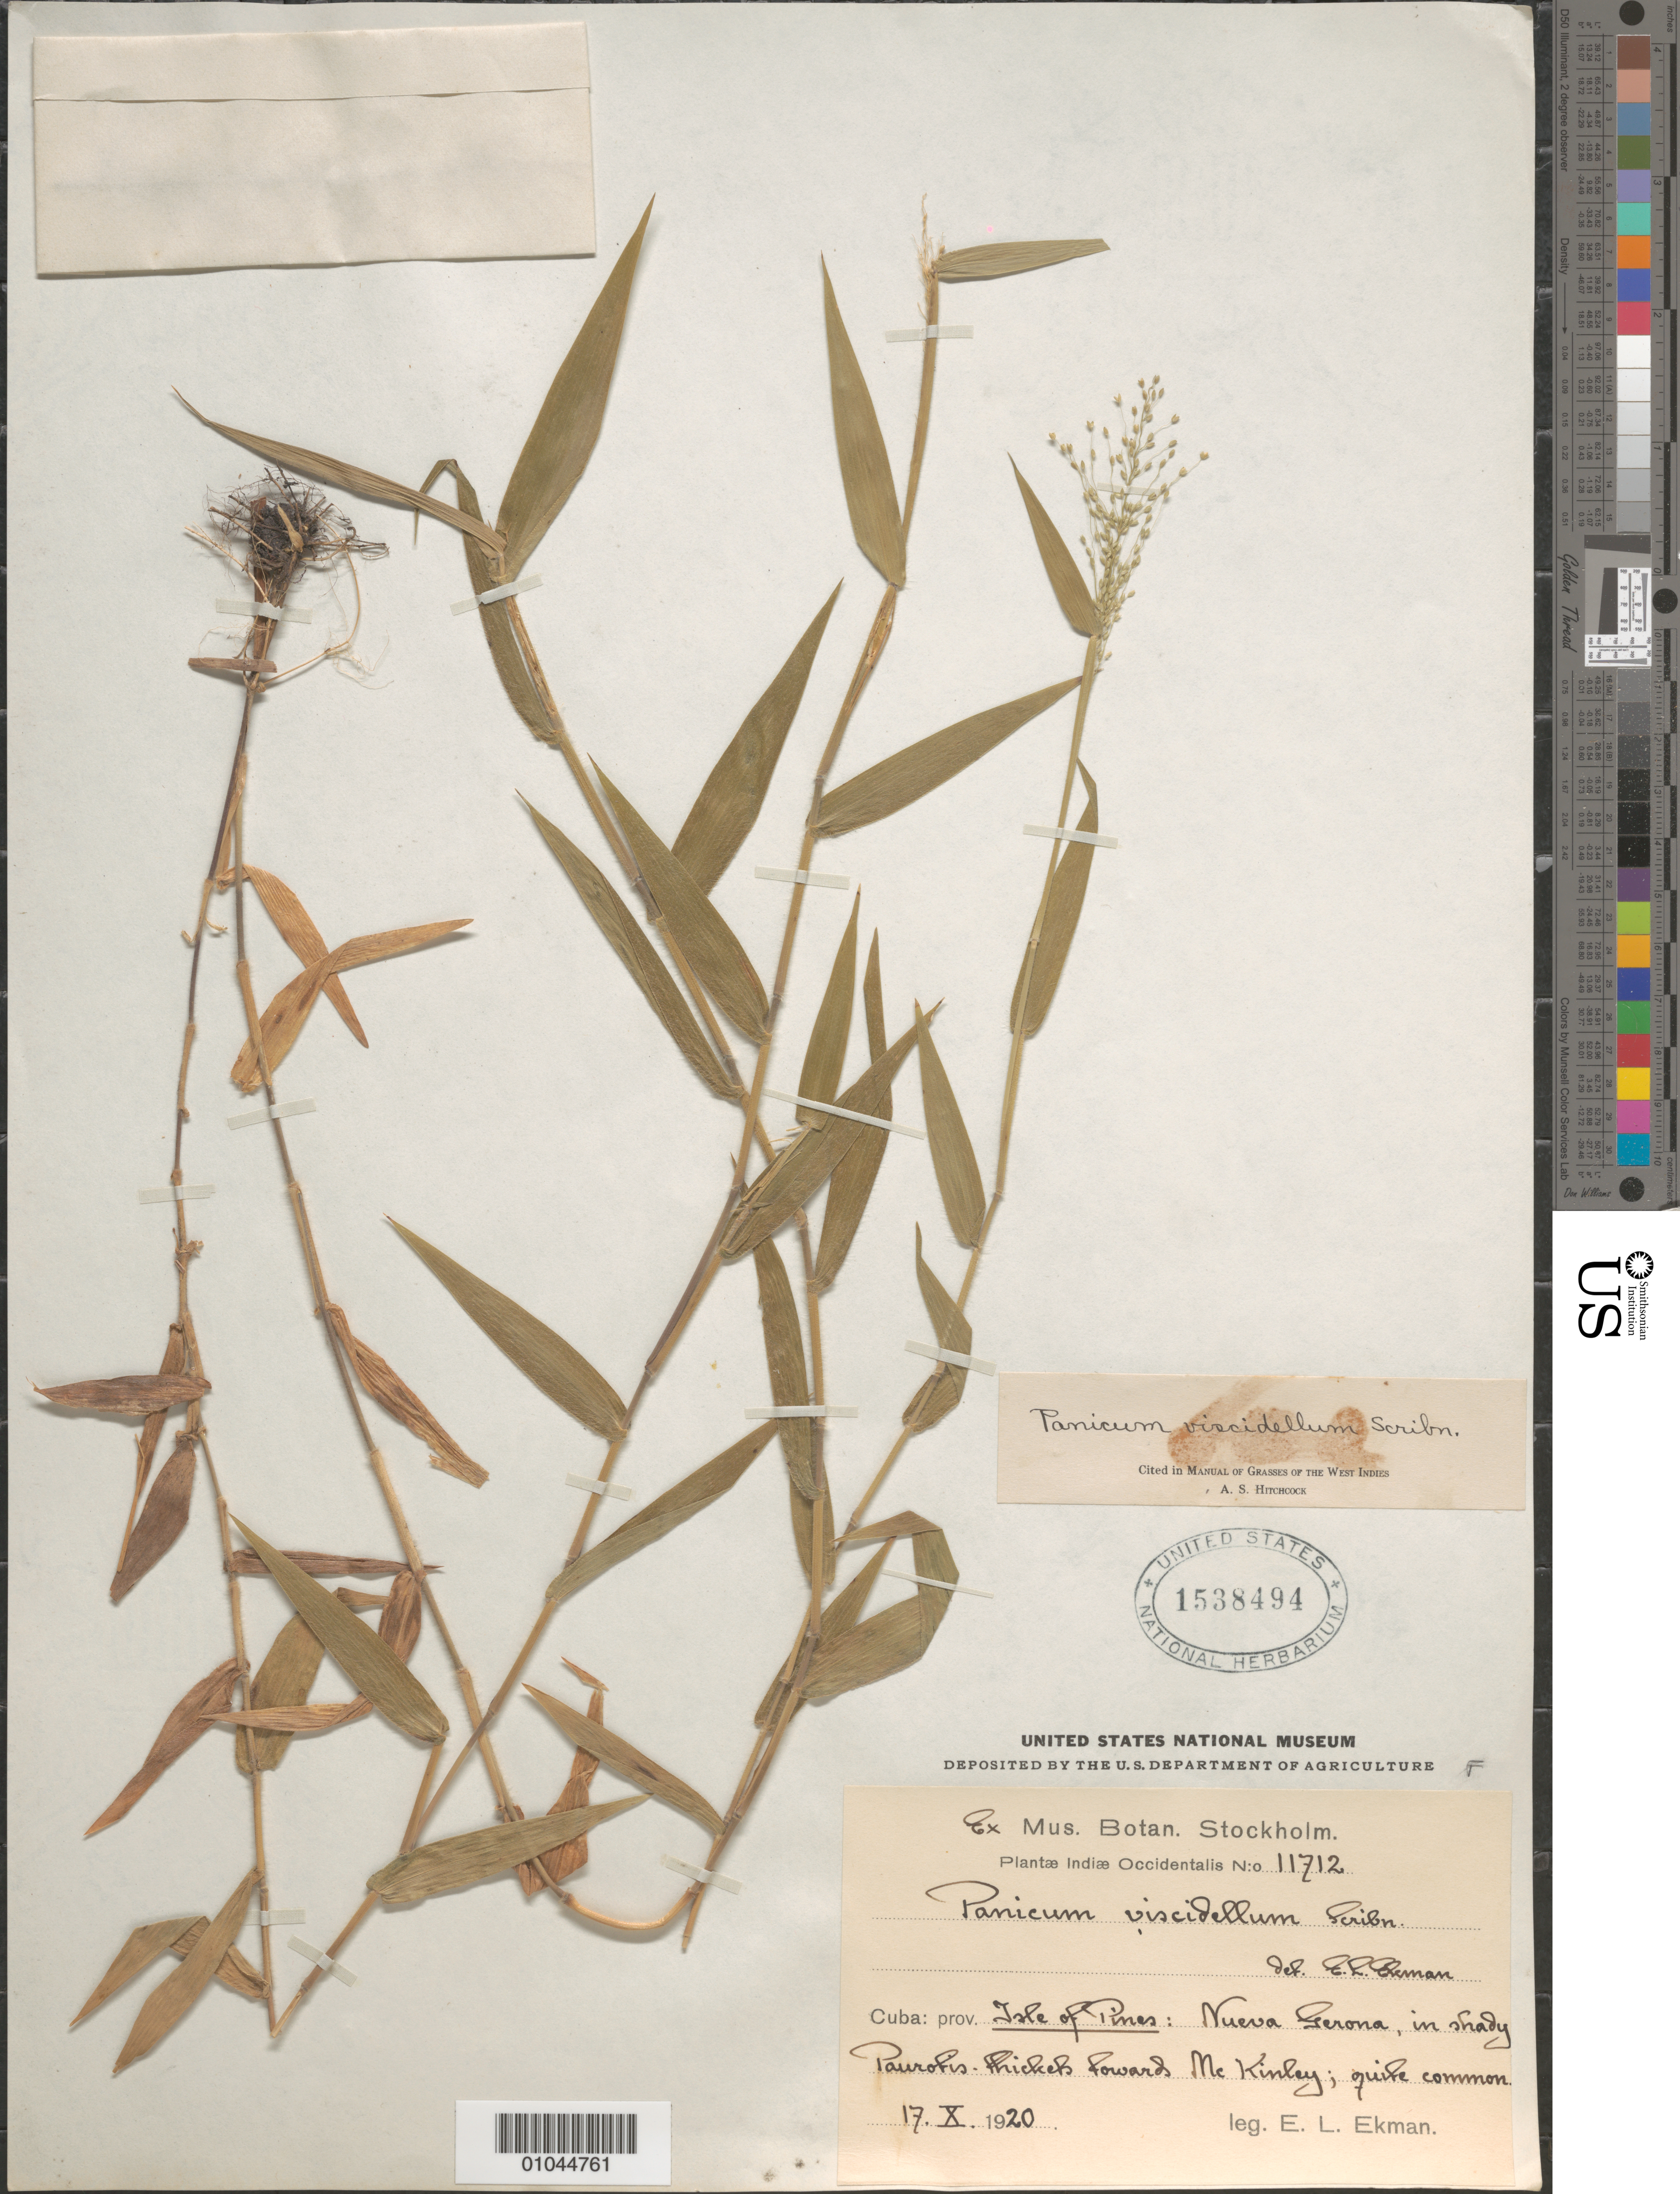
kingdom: Plantae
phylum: Tracheophyta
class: Liliopsida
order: Poales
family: Poaceae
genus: Panicum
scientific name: Panicum viscidellum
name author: Scribn.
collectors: E. L. Ekman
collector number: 11712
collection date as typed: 17 Oct 1920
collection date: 1920-10-17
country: Cuba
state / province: Isla de la Juventud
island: Isla de la Juventud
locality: Nueva Gerona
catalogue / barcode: US 1538494